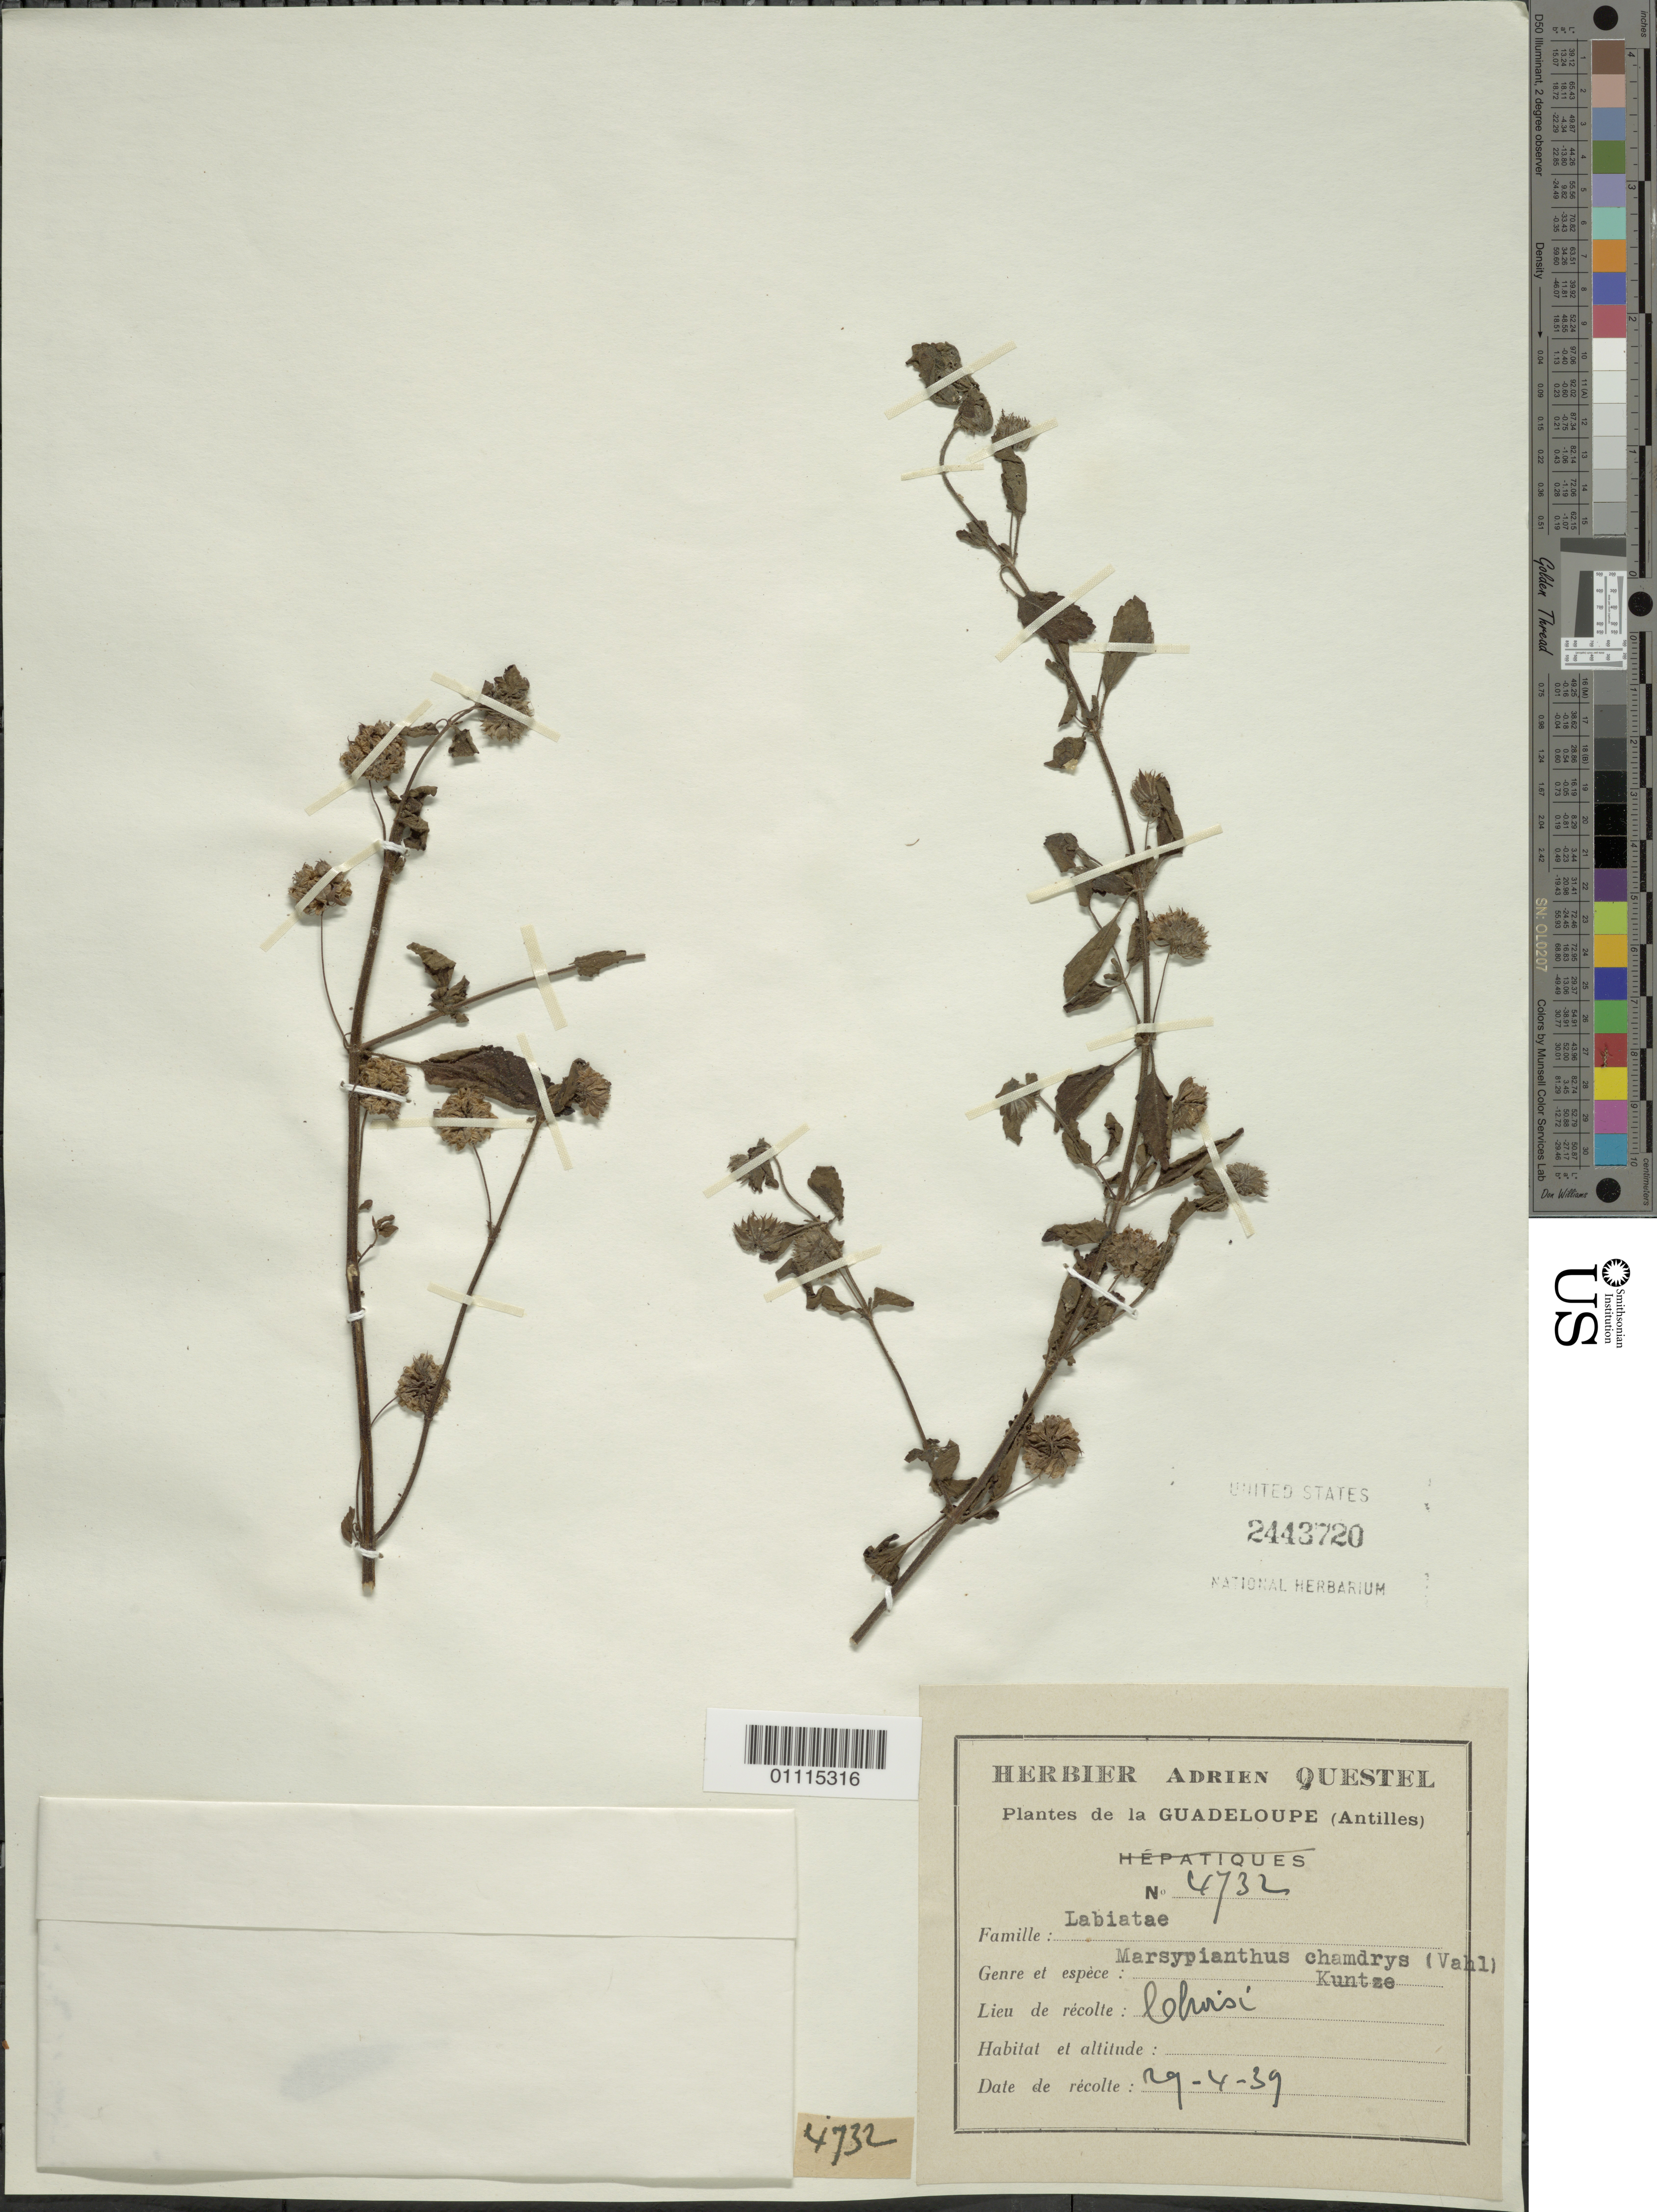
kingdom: Plantae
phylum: Tracheophyta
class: Magnoliopsida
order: Lamiales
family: Lamiaceae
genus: Marsypianthes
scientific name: Marsypianthes chamaedrys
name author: (Vahl) Kuntze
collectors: A. Questel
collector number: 4732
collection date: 1939-04-29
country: Guadeloupe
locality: Choisi.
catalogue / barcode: US 2443720